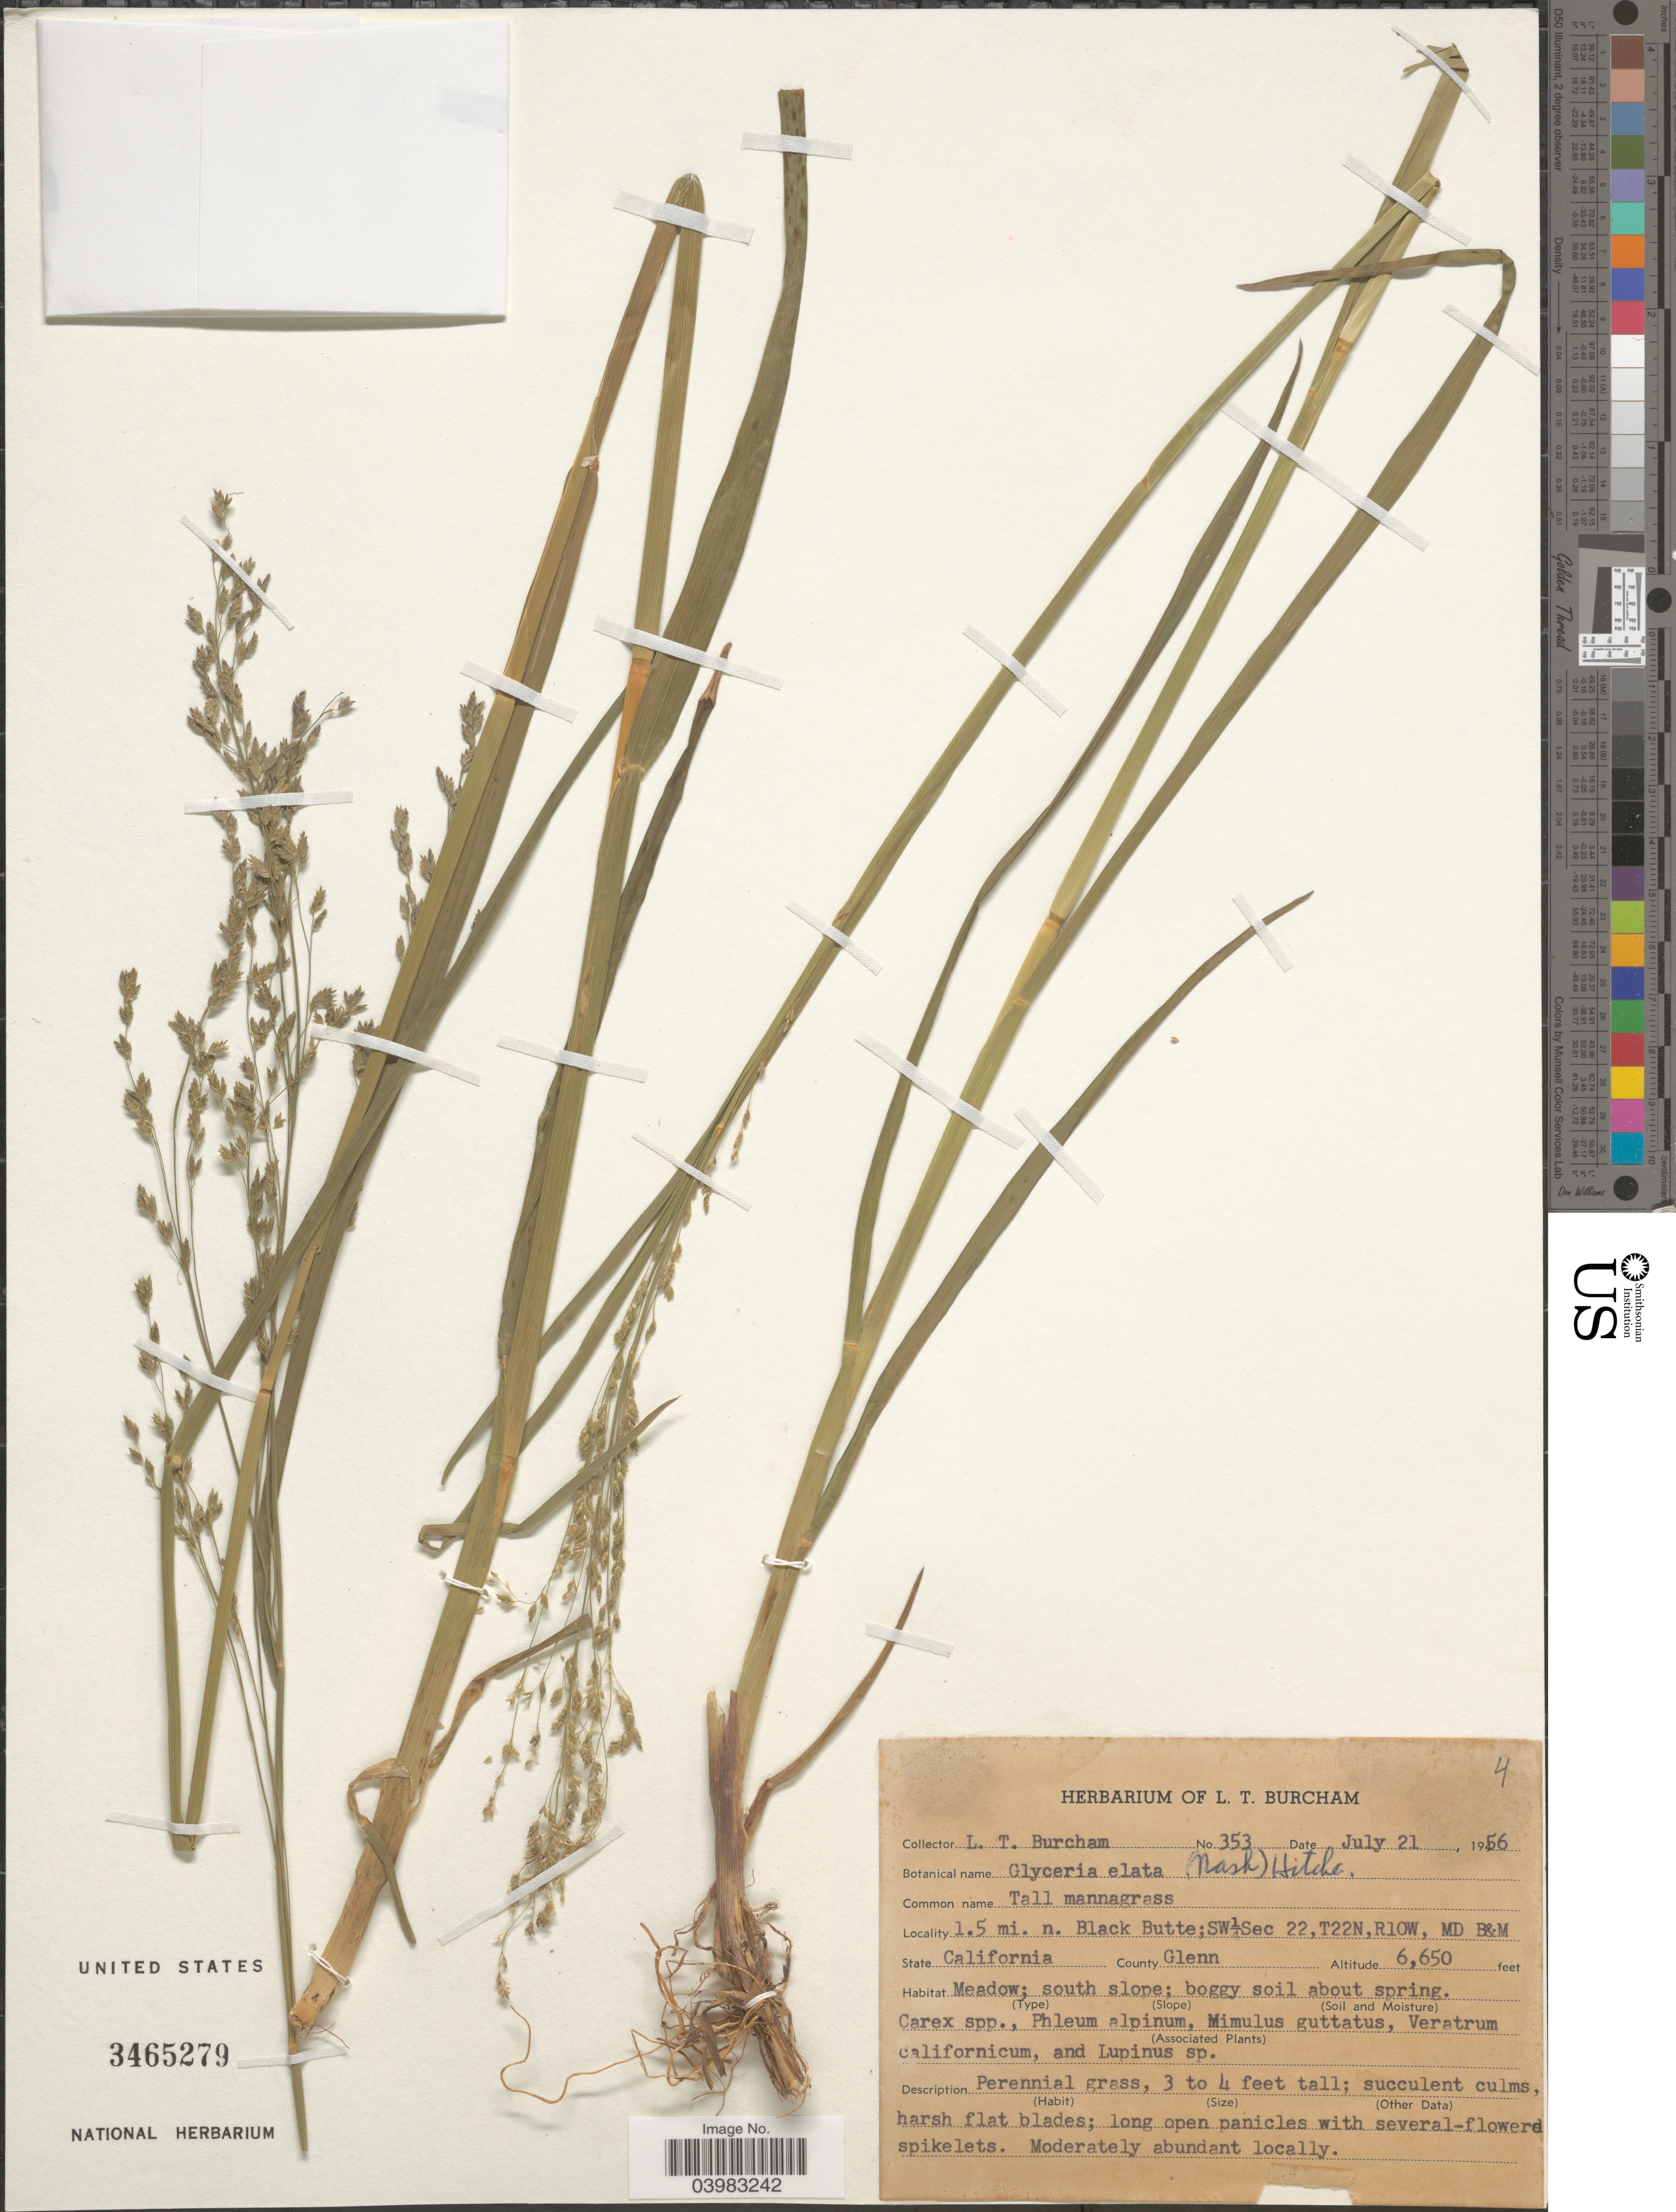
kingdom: Plantae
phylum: Tracheophyta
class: Liliopsida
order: Poales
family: Poaceae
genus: Glyceria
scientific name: Glyceria elata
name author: (Nash) M.E. Jones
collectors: L. Burcham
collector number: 353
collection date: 1956-07-21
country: United States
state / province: California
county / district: Glenn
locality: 1.5 mi. n. Black Butte; SW ¼ Sec 22, T22N, R10W, MD B&M. County Glenn.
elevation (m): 2027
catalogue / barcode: US 3465279